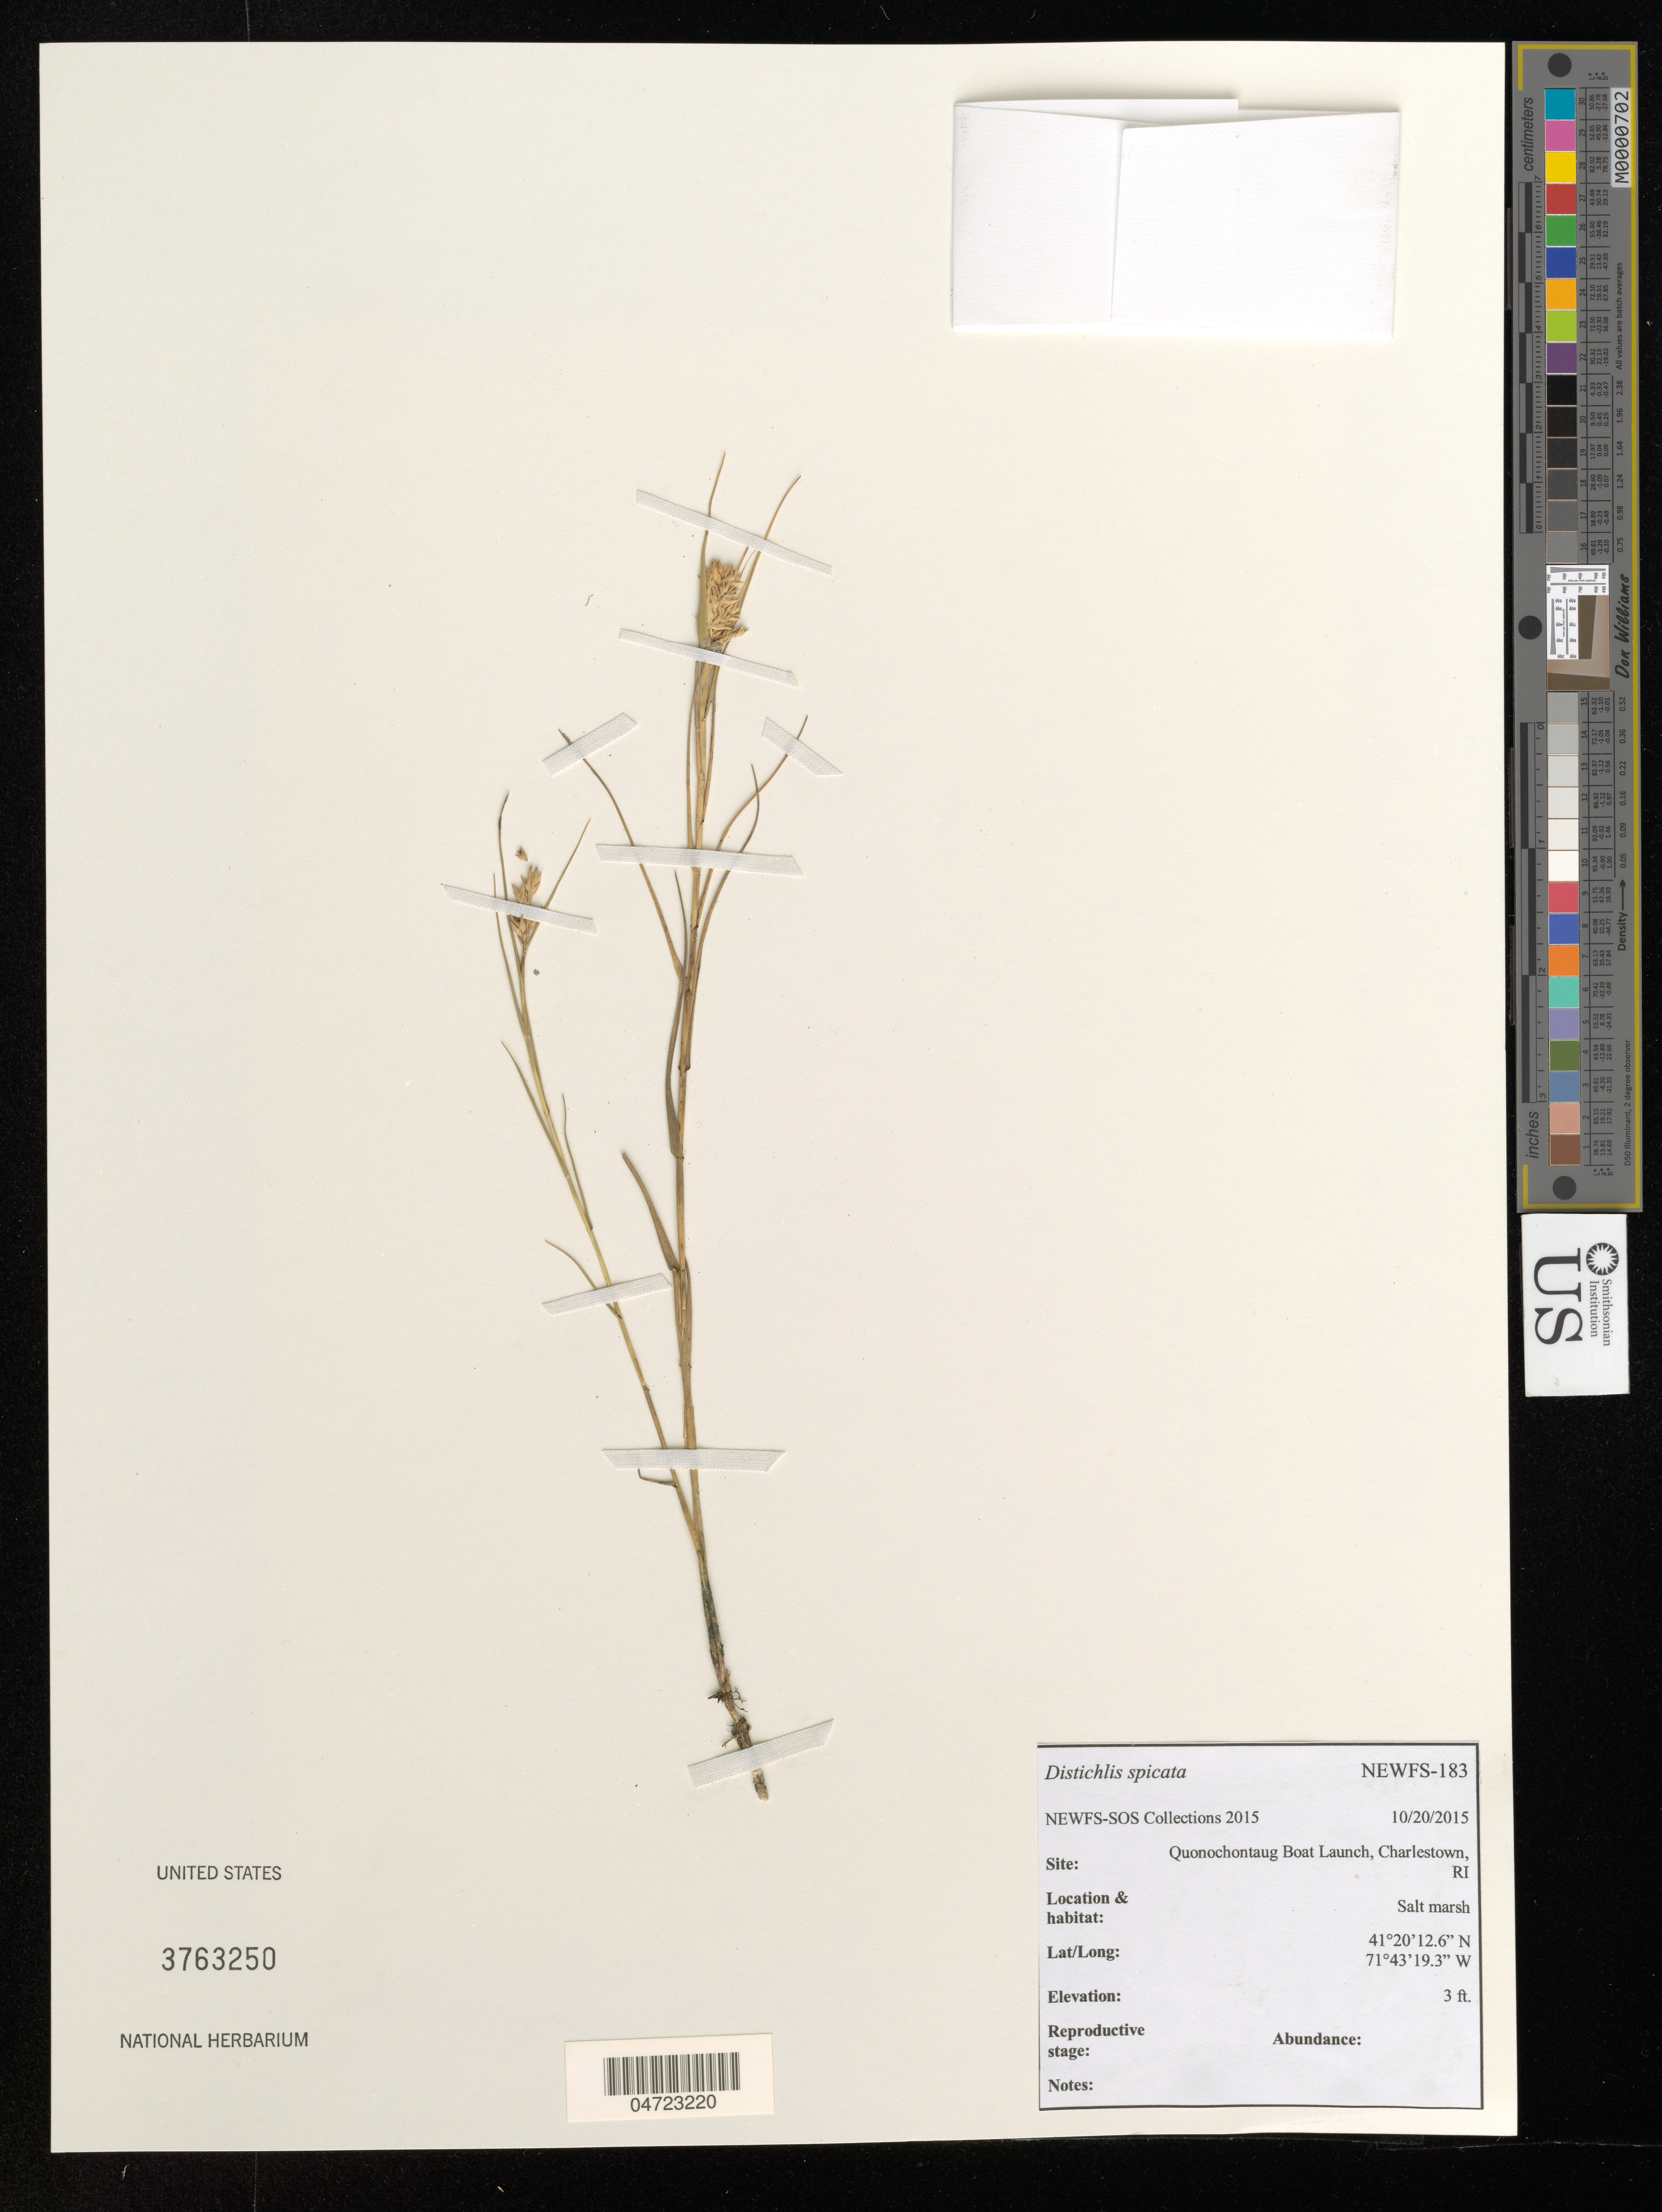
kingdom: Plantae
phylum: Tracheophyta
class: Liliopsida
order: Poales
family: Poaceae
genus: Distichlis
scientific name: Distichlis spicata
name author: (L.) Greene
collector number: NEWFS-183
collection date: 2015-10-20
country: United States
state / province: Rhode Island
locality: Site: Quonochontaug Boat Launch, Charlestown, RI. Salt marsh.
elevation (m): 1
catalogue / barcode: US 3763250